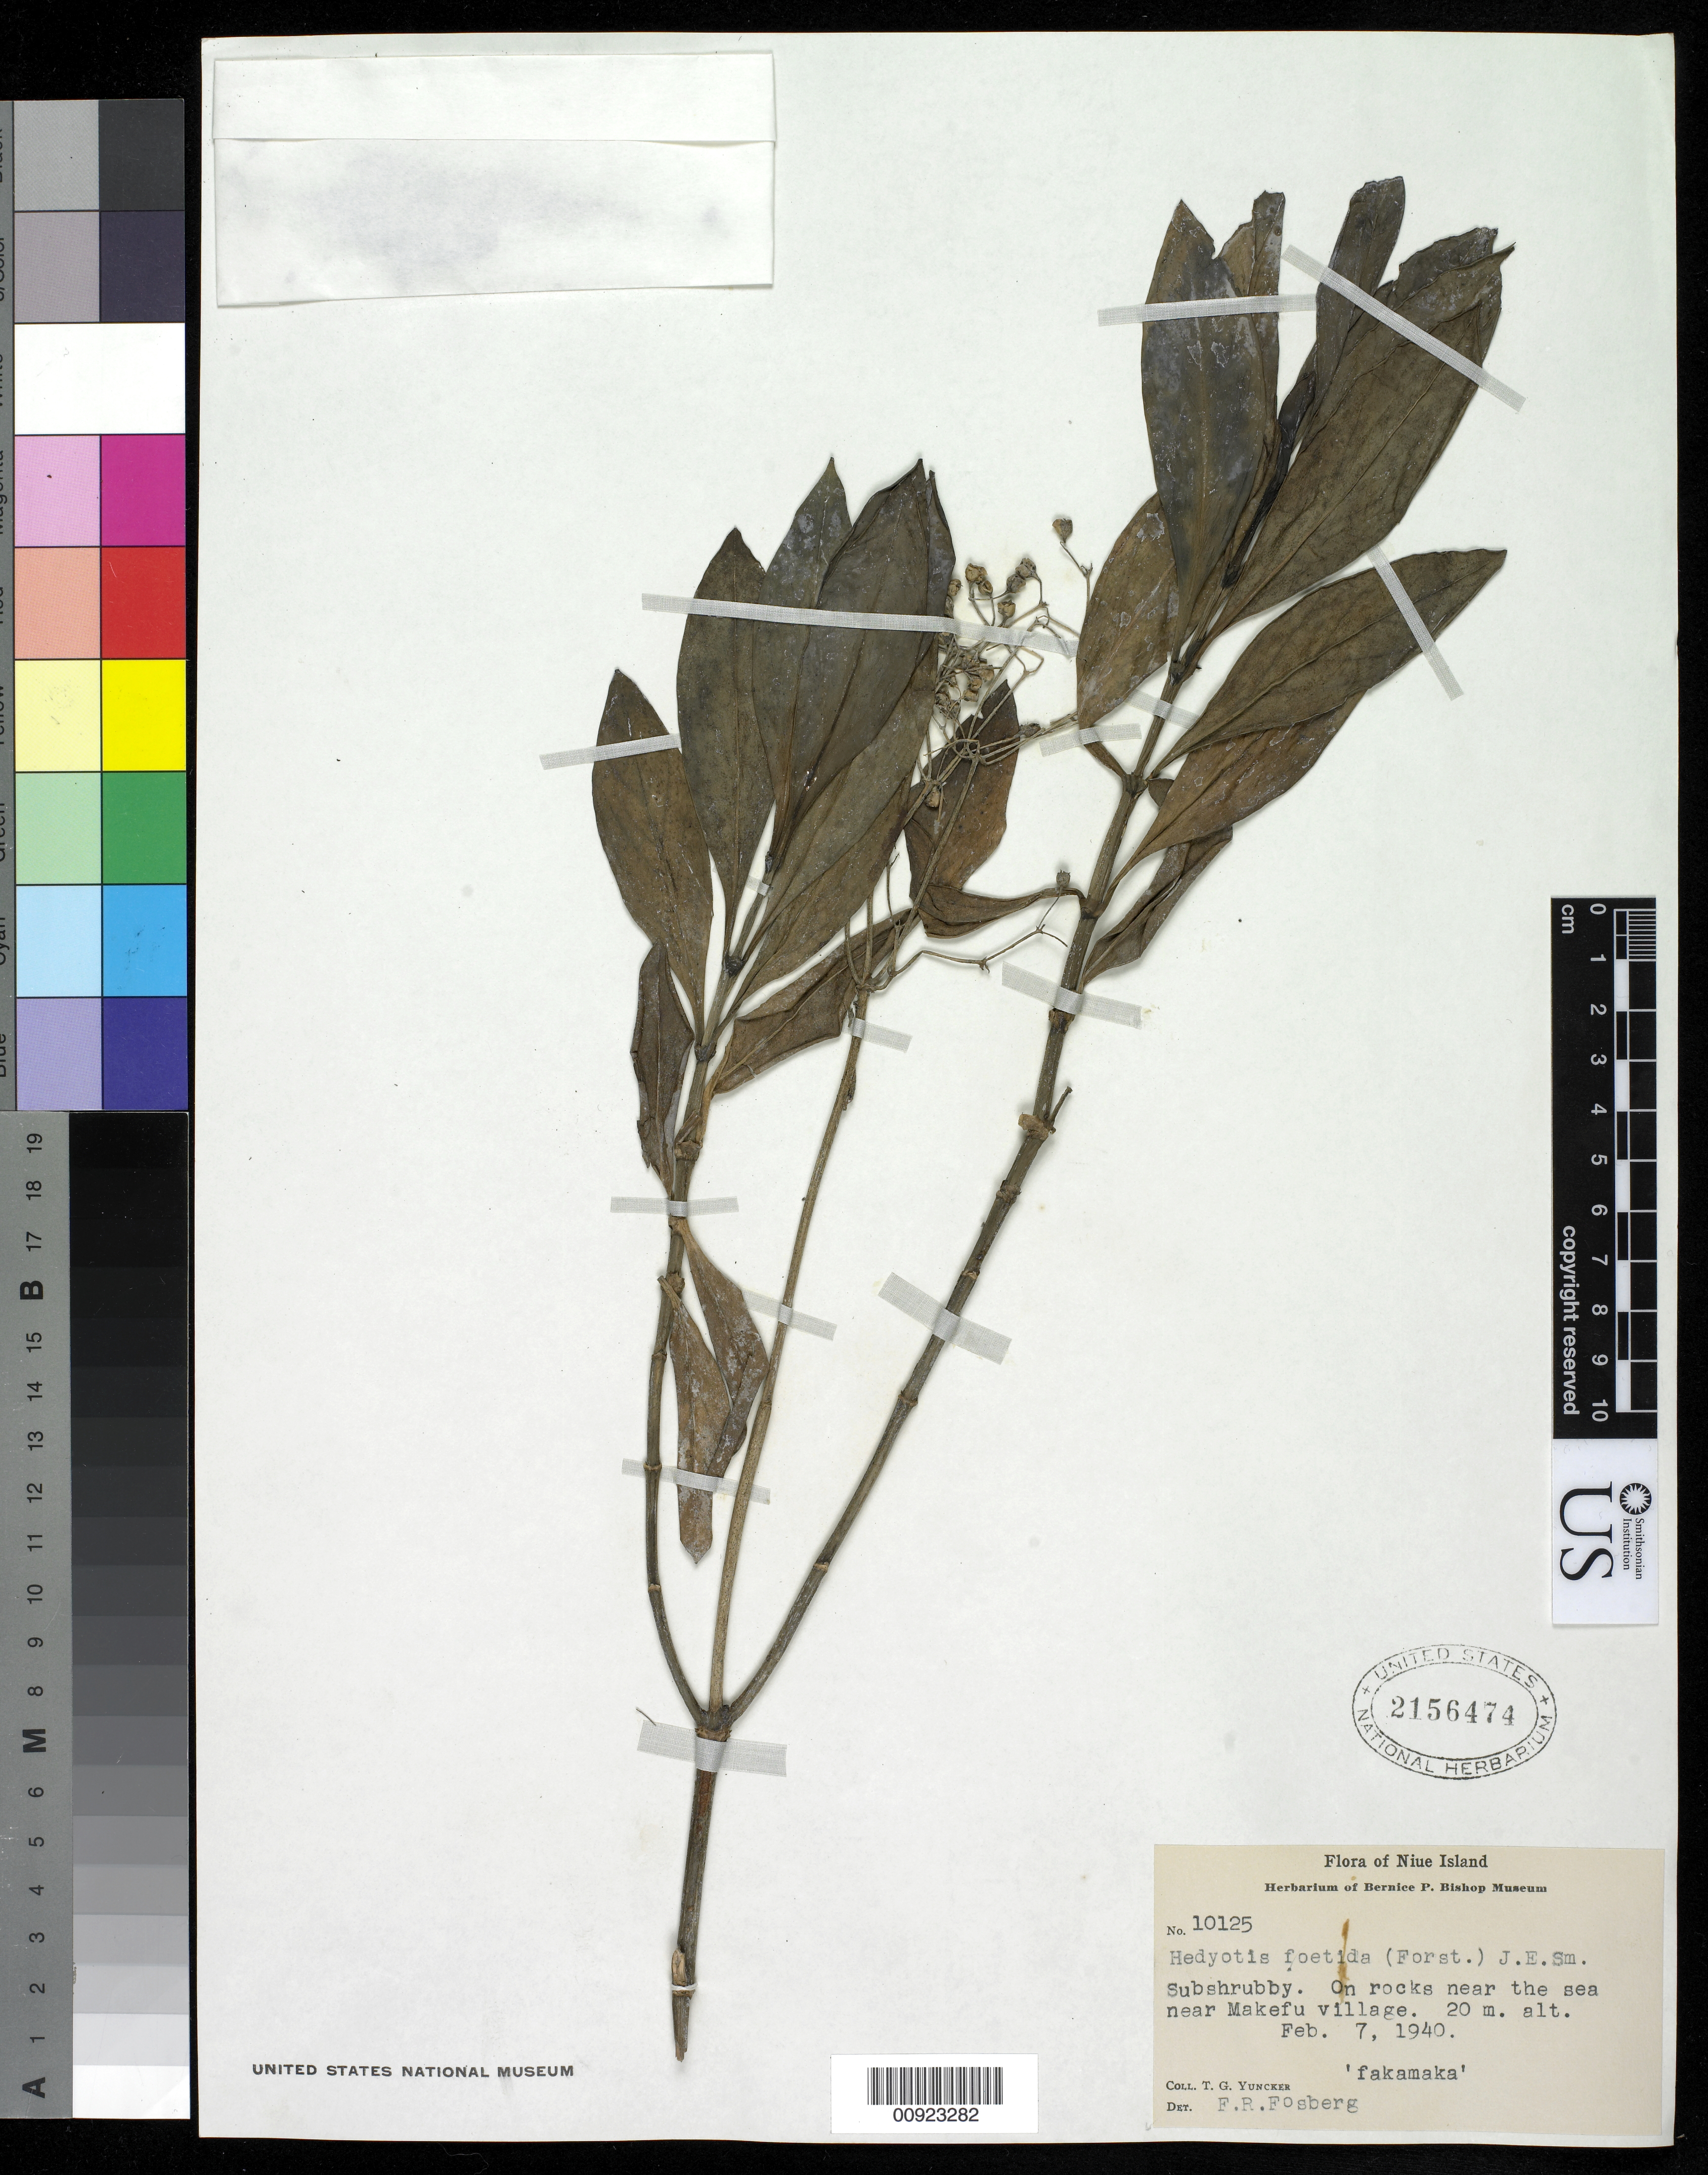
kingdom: Plantae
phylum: Tracheophyta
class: Magnoliopsida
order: Gentianales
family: Rubiaceae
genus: Leptopetalum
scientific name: Leptopetalum foetidum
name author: (G. Forst.) Neupane & N. Wikstr.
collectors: T. G. Yuncker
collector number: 10125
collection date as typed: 07 Feb 1940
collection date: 1940-02-07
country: Niue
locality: Near Makefu village.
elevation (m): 20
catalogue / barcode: US 2156474